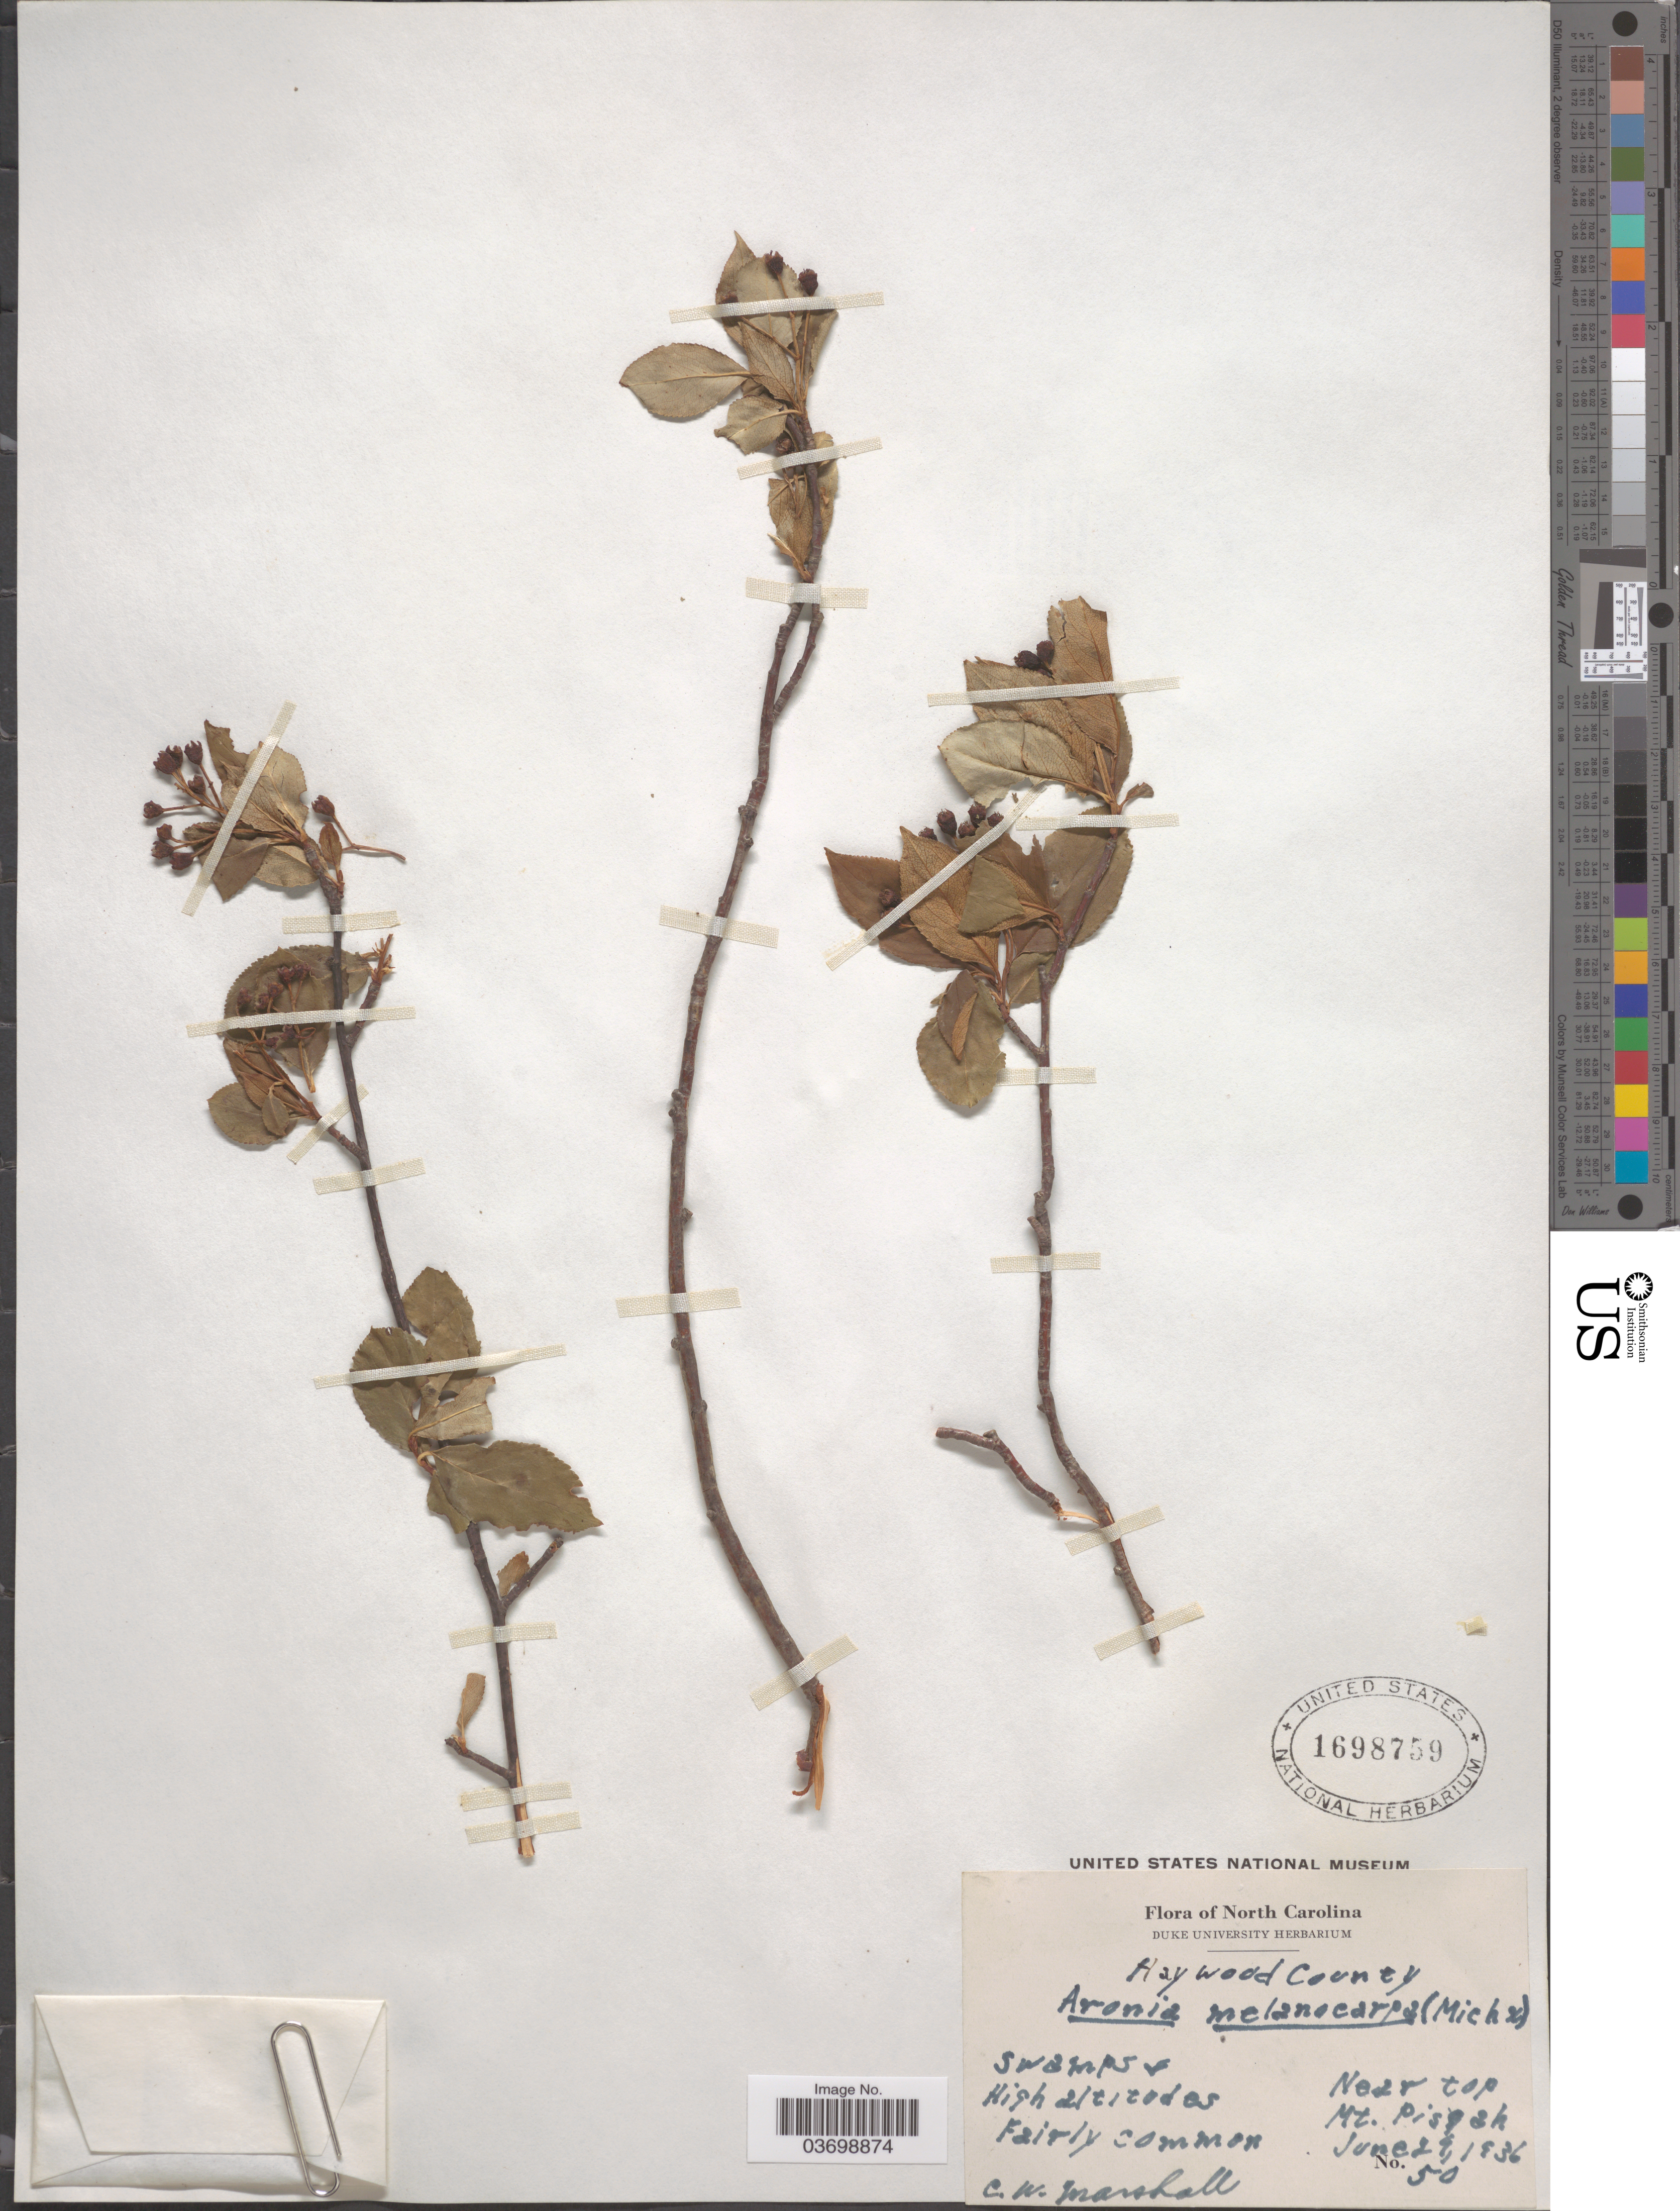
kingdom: Plantae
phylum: Tracheophyta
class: Magnoliopsida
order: Rosales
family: Rosaceae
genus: Aronia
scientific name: Aronia melanocarpa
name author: (Michx.) Elliott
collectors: C. Marshall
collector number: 50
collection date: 1936-06-29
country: United States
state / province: North Carolina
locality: Haywood County. Near top Mt. Pisgah.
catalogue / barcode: US 1698759